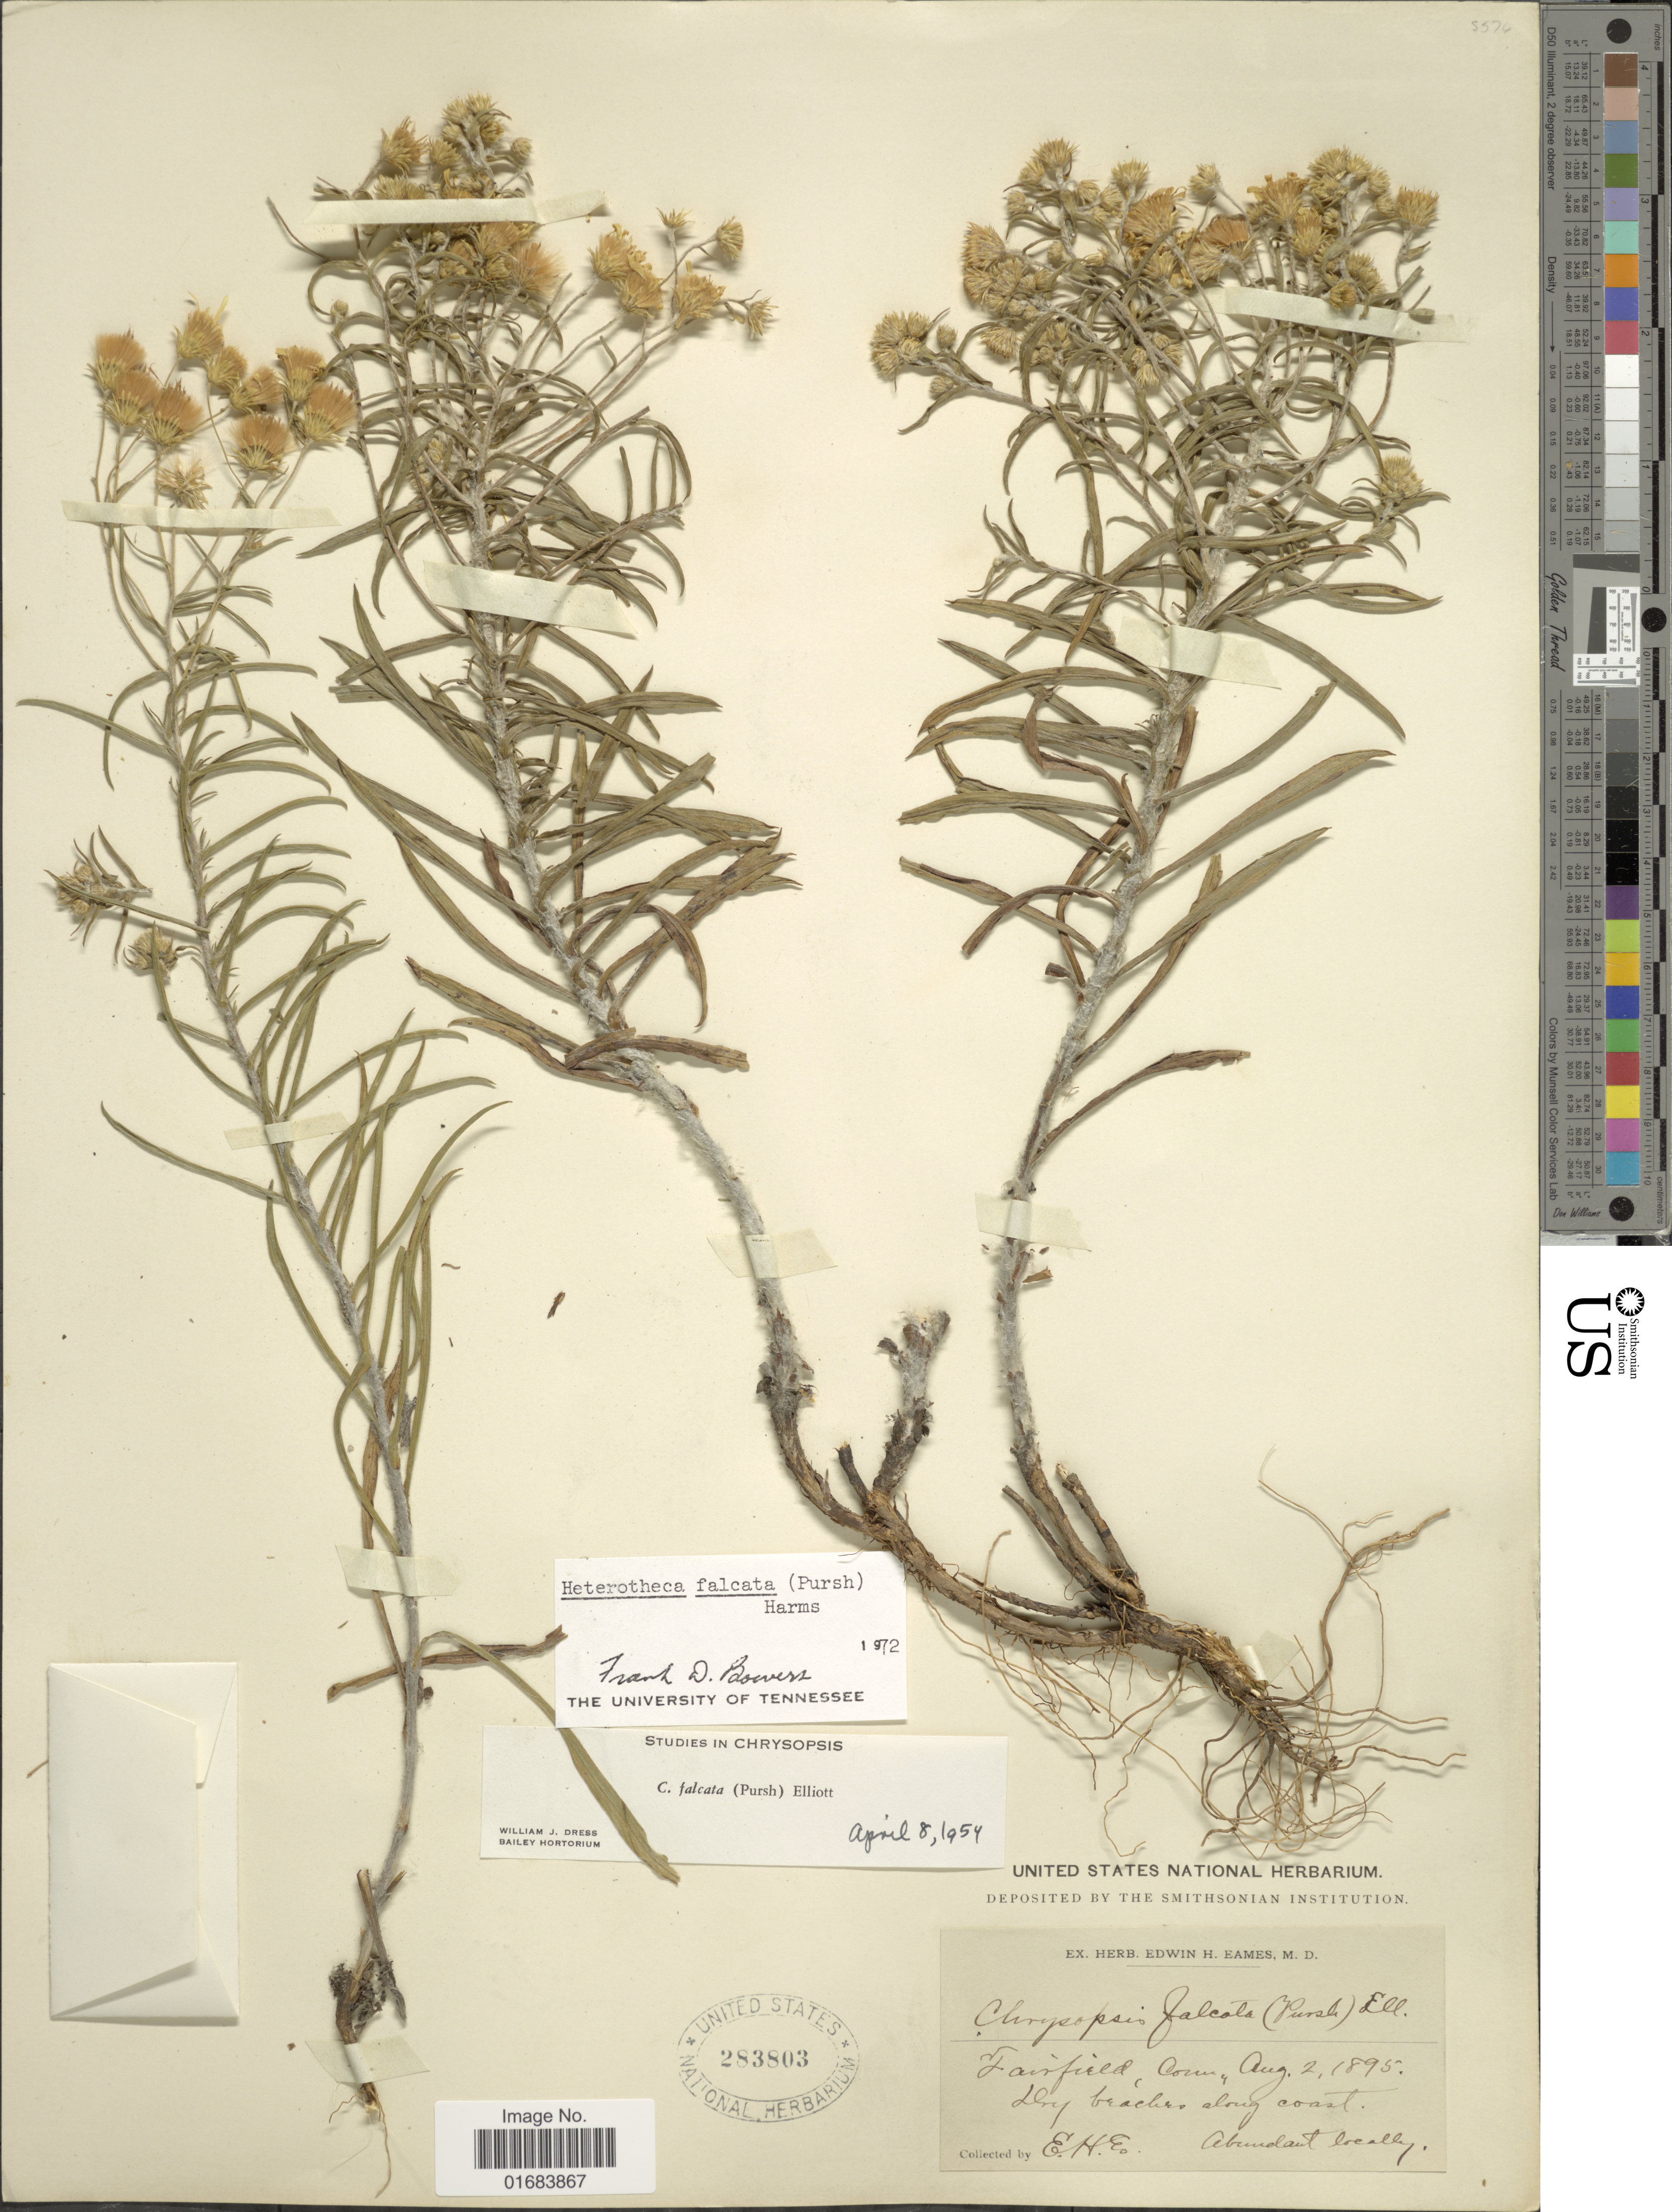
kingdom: Plantae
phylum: Tracheophyta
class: Magnoliopsida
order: Asterales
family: Asteraceae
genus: Pityopsis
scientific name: Pityopsis falcata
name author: (Pursh) Nutt.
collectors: E. H. Eames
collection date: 1895-08-02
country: United States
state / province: Connecticut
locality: Fairfield, Conn., along coast.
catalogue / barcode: US 283803